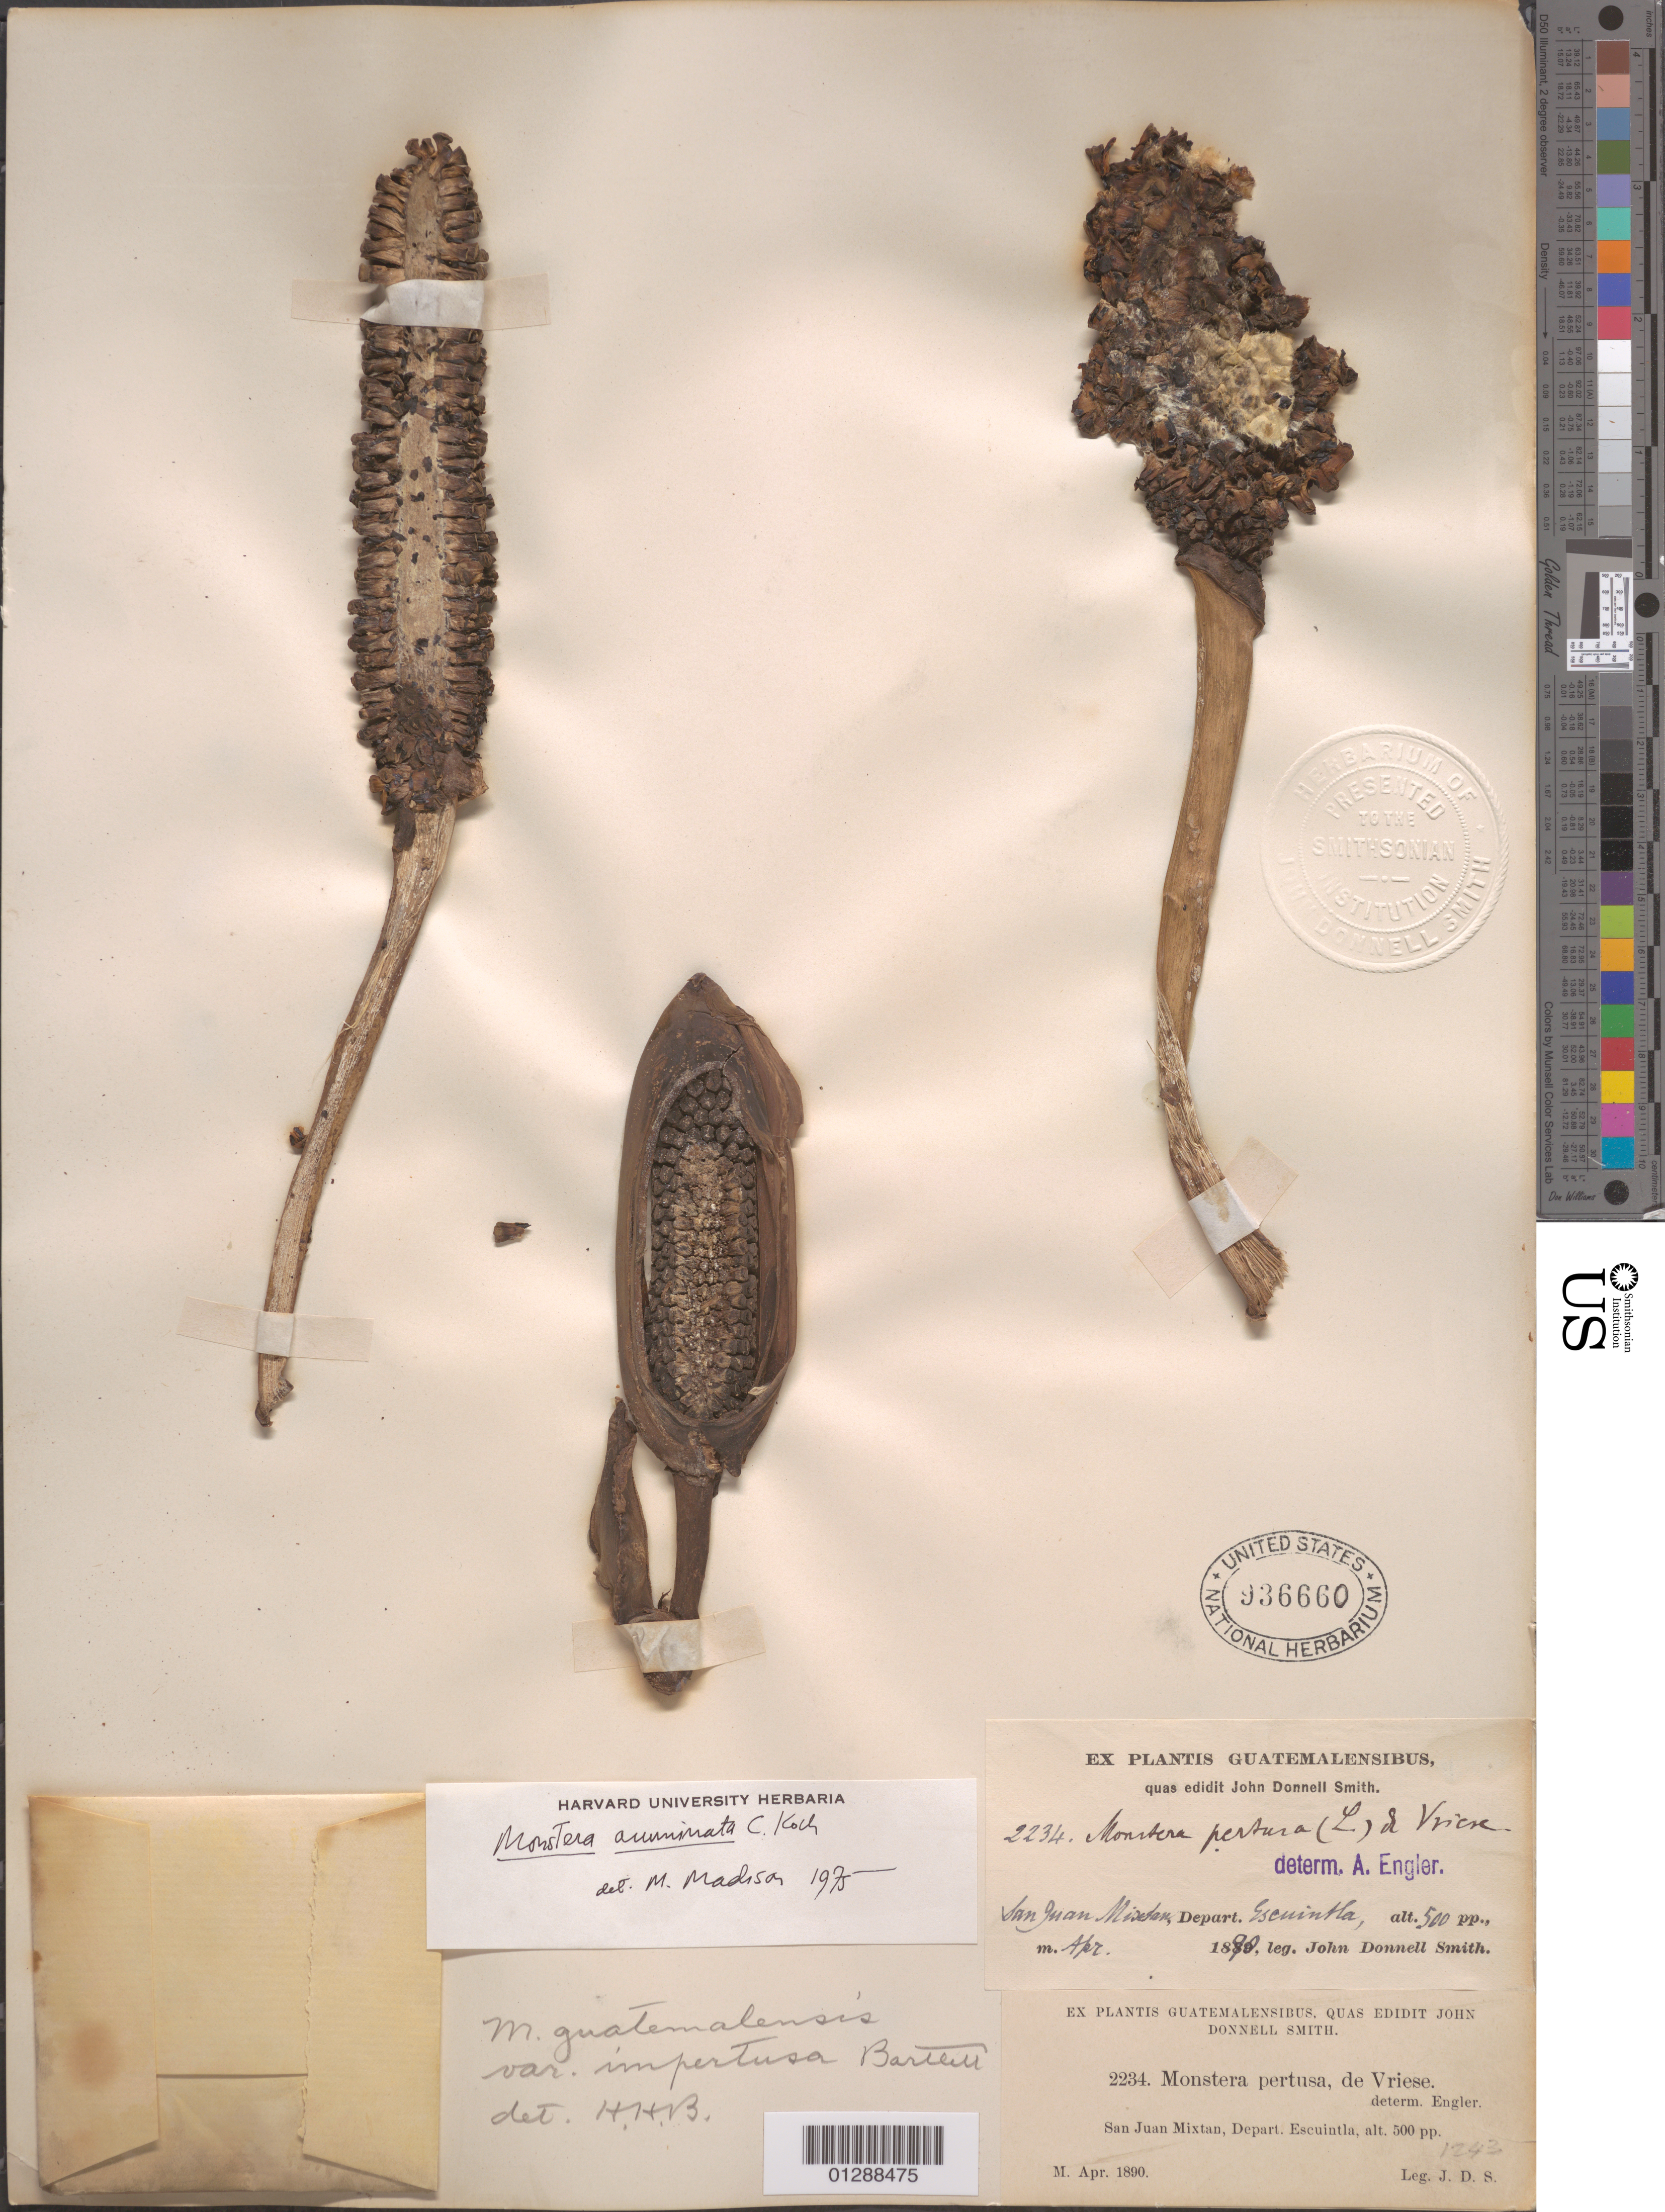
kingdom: Plantae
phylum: Tracheophyta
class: Liliopsida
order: Alismatales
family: Araceae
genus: Monstera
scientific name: Monstera acuminata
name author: K. Koch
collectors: J. Donnell Smith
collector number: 2234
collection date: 1890-04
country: Guatemala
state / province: Escuintla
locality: San Juan Mixtan, Depart. Escuinta.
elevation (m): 152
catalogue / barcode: US 936660